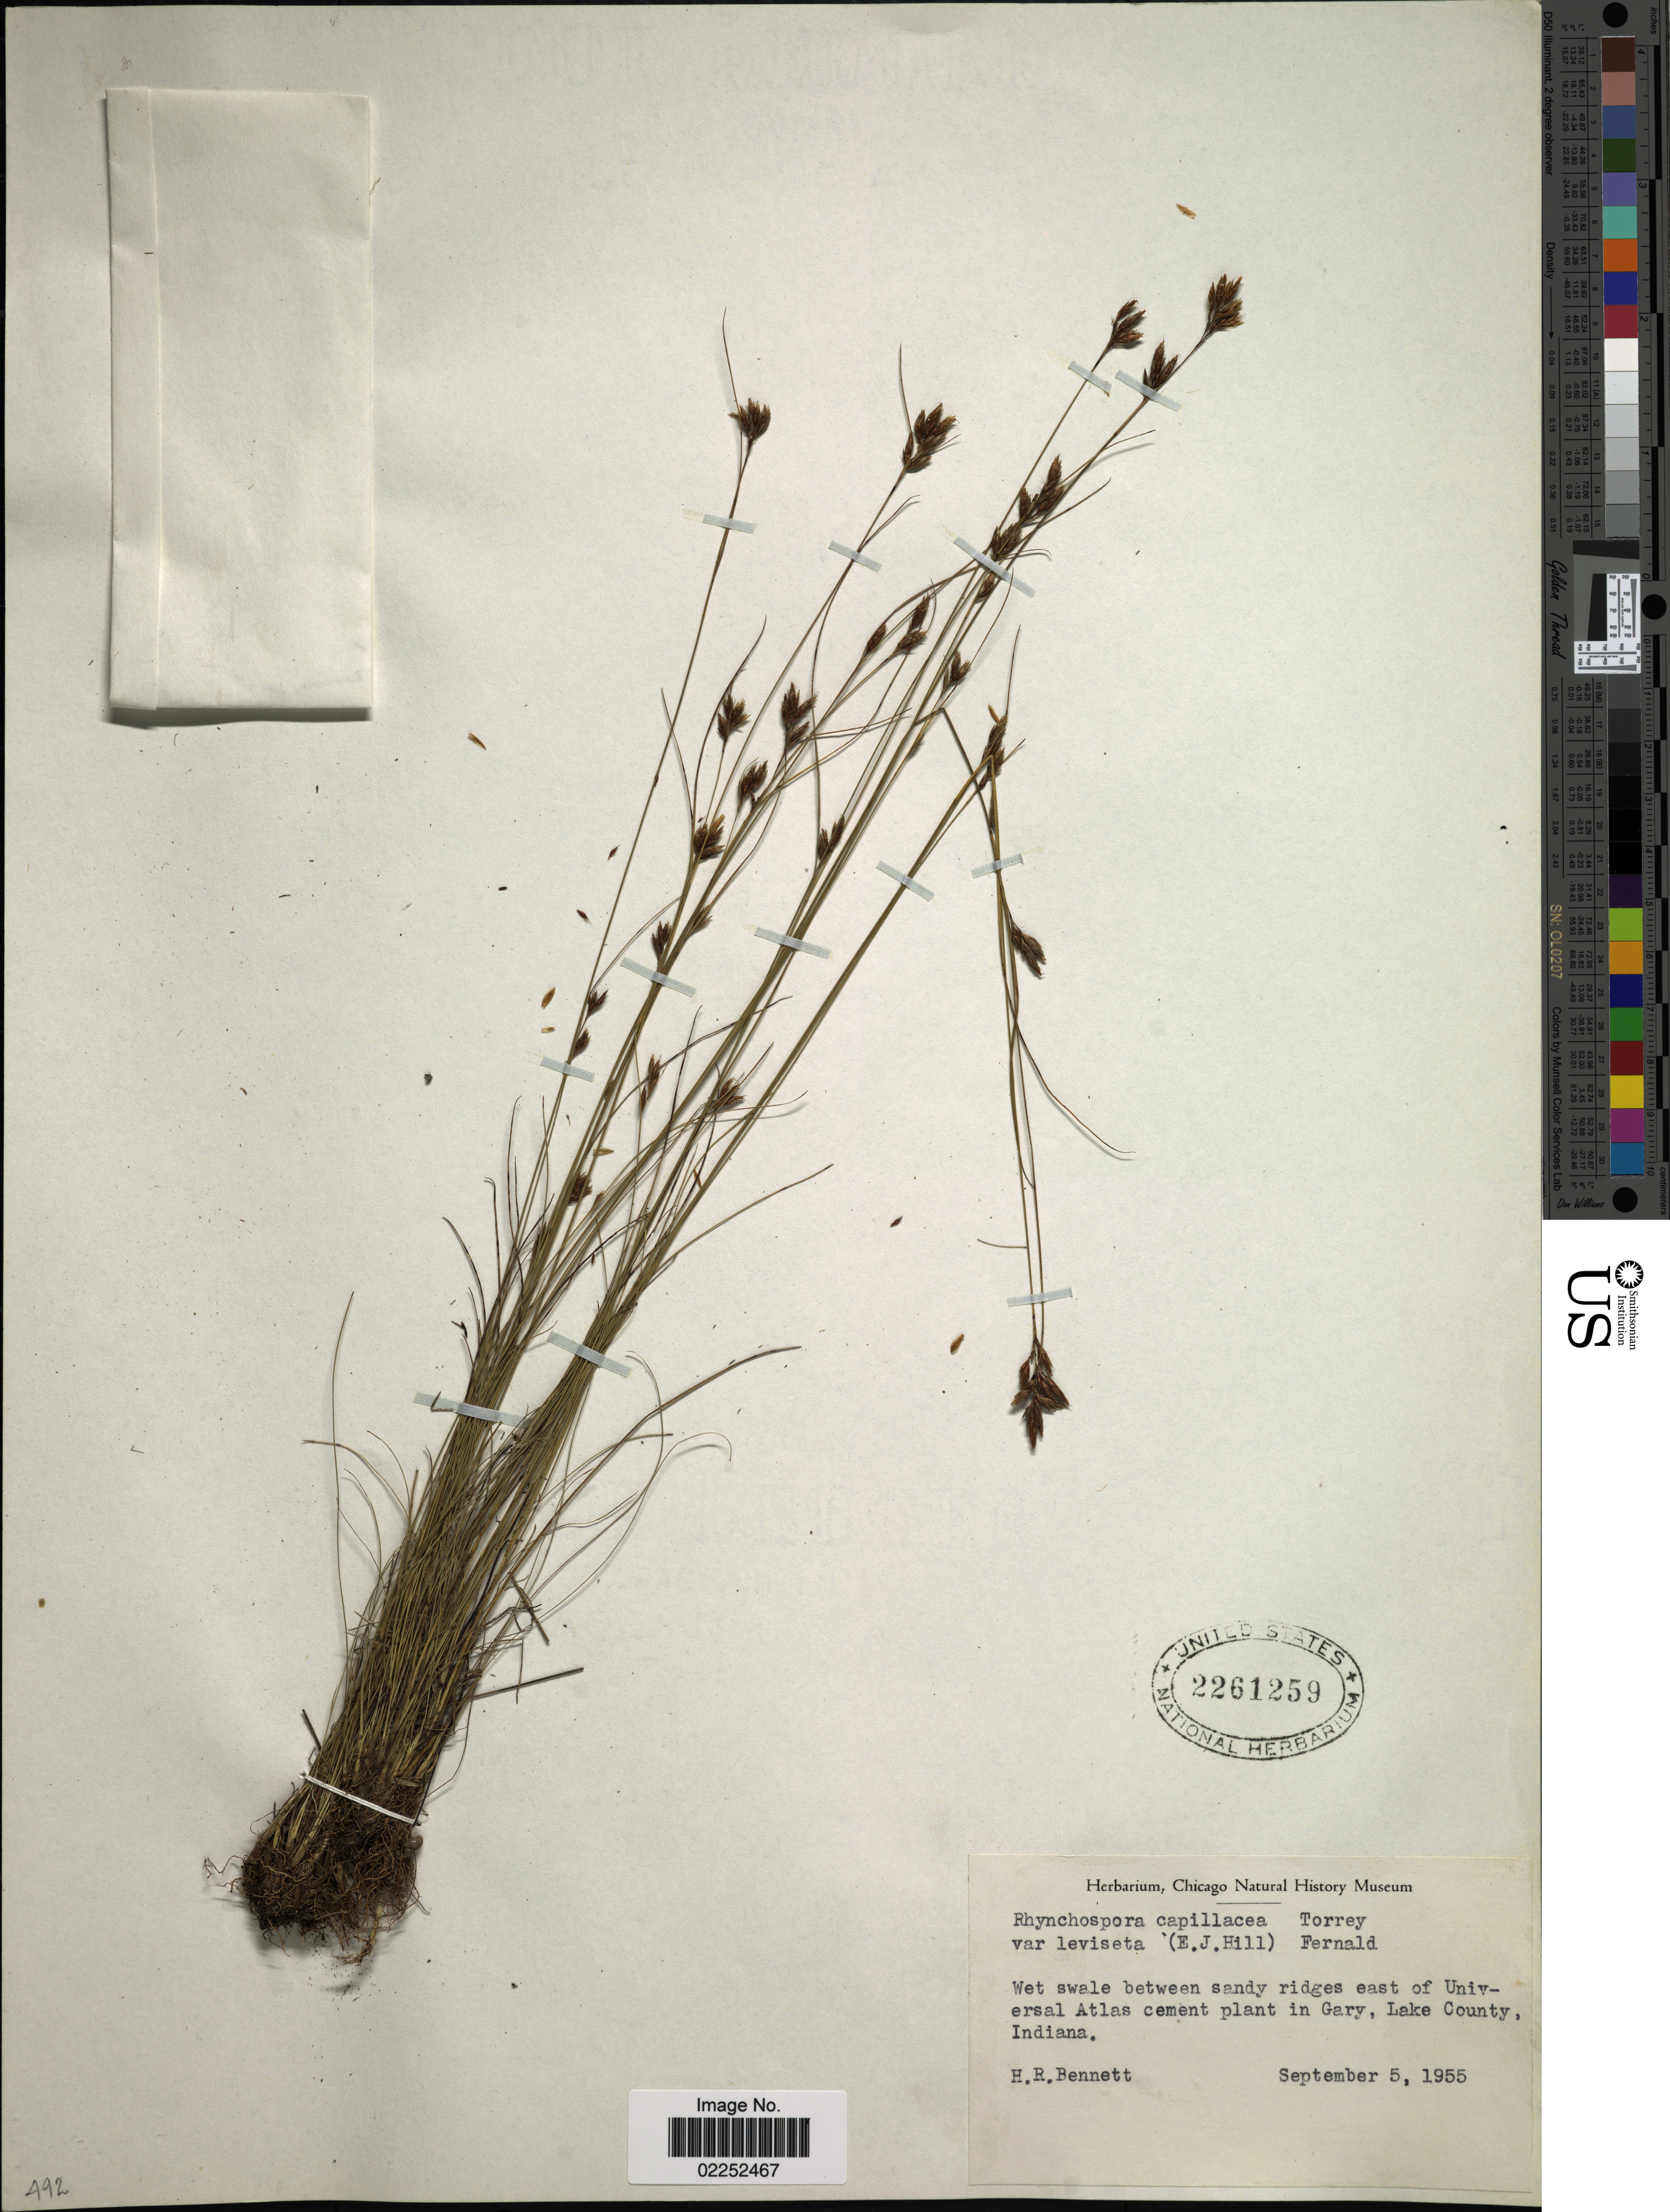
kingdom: Plantae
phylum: Tracheophyta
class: Liliopsida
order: Poales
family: Cyperaceae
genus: Rhynchospora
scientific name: Rhynchospora capillacea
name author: Torr.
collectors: H. R. Bennett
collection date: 1955-09-05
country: United States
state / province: Indiana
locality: Wet swale between sandy ridges east of Universal Atlas cement plant in Gary, Lake County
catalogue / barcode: US 2261259